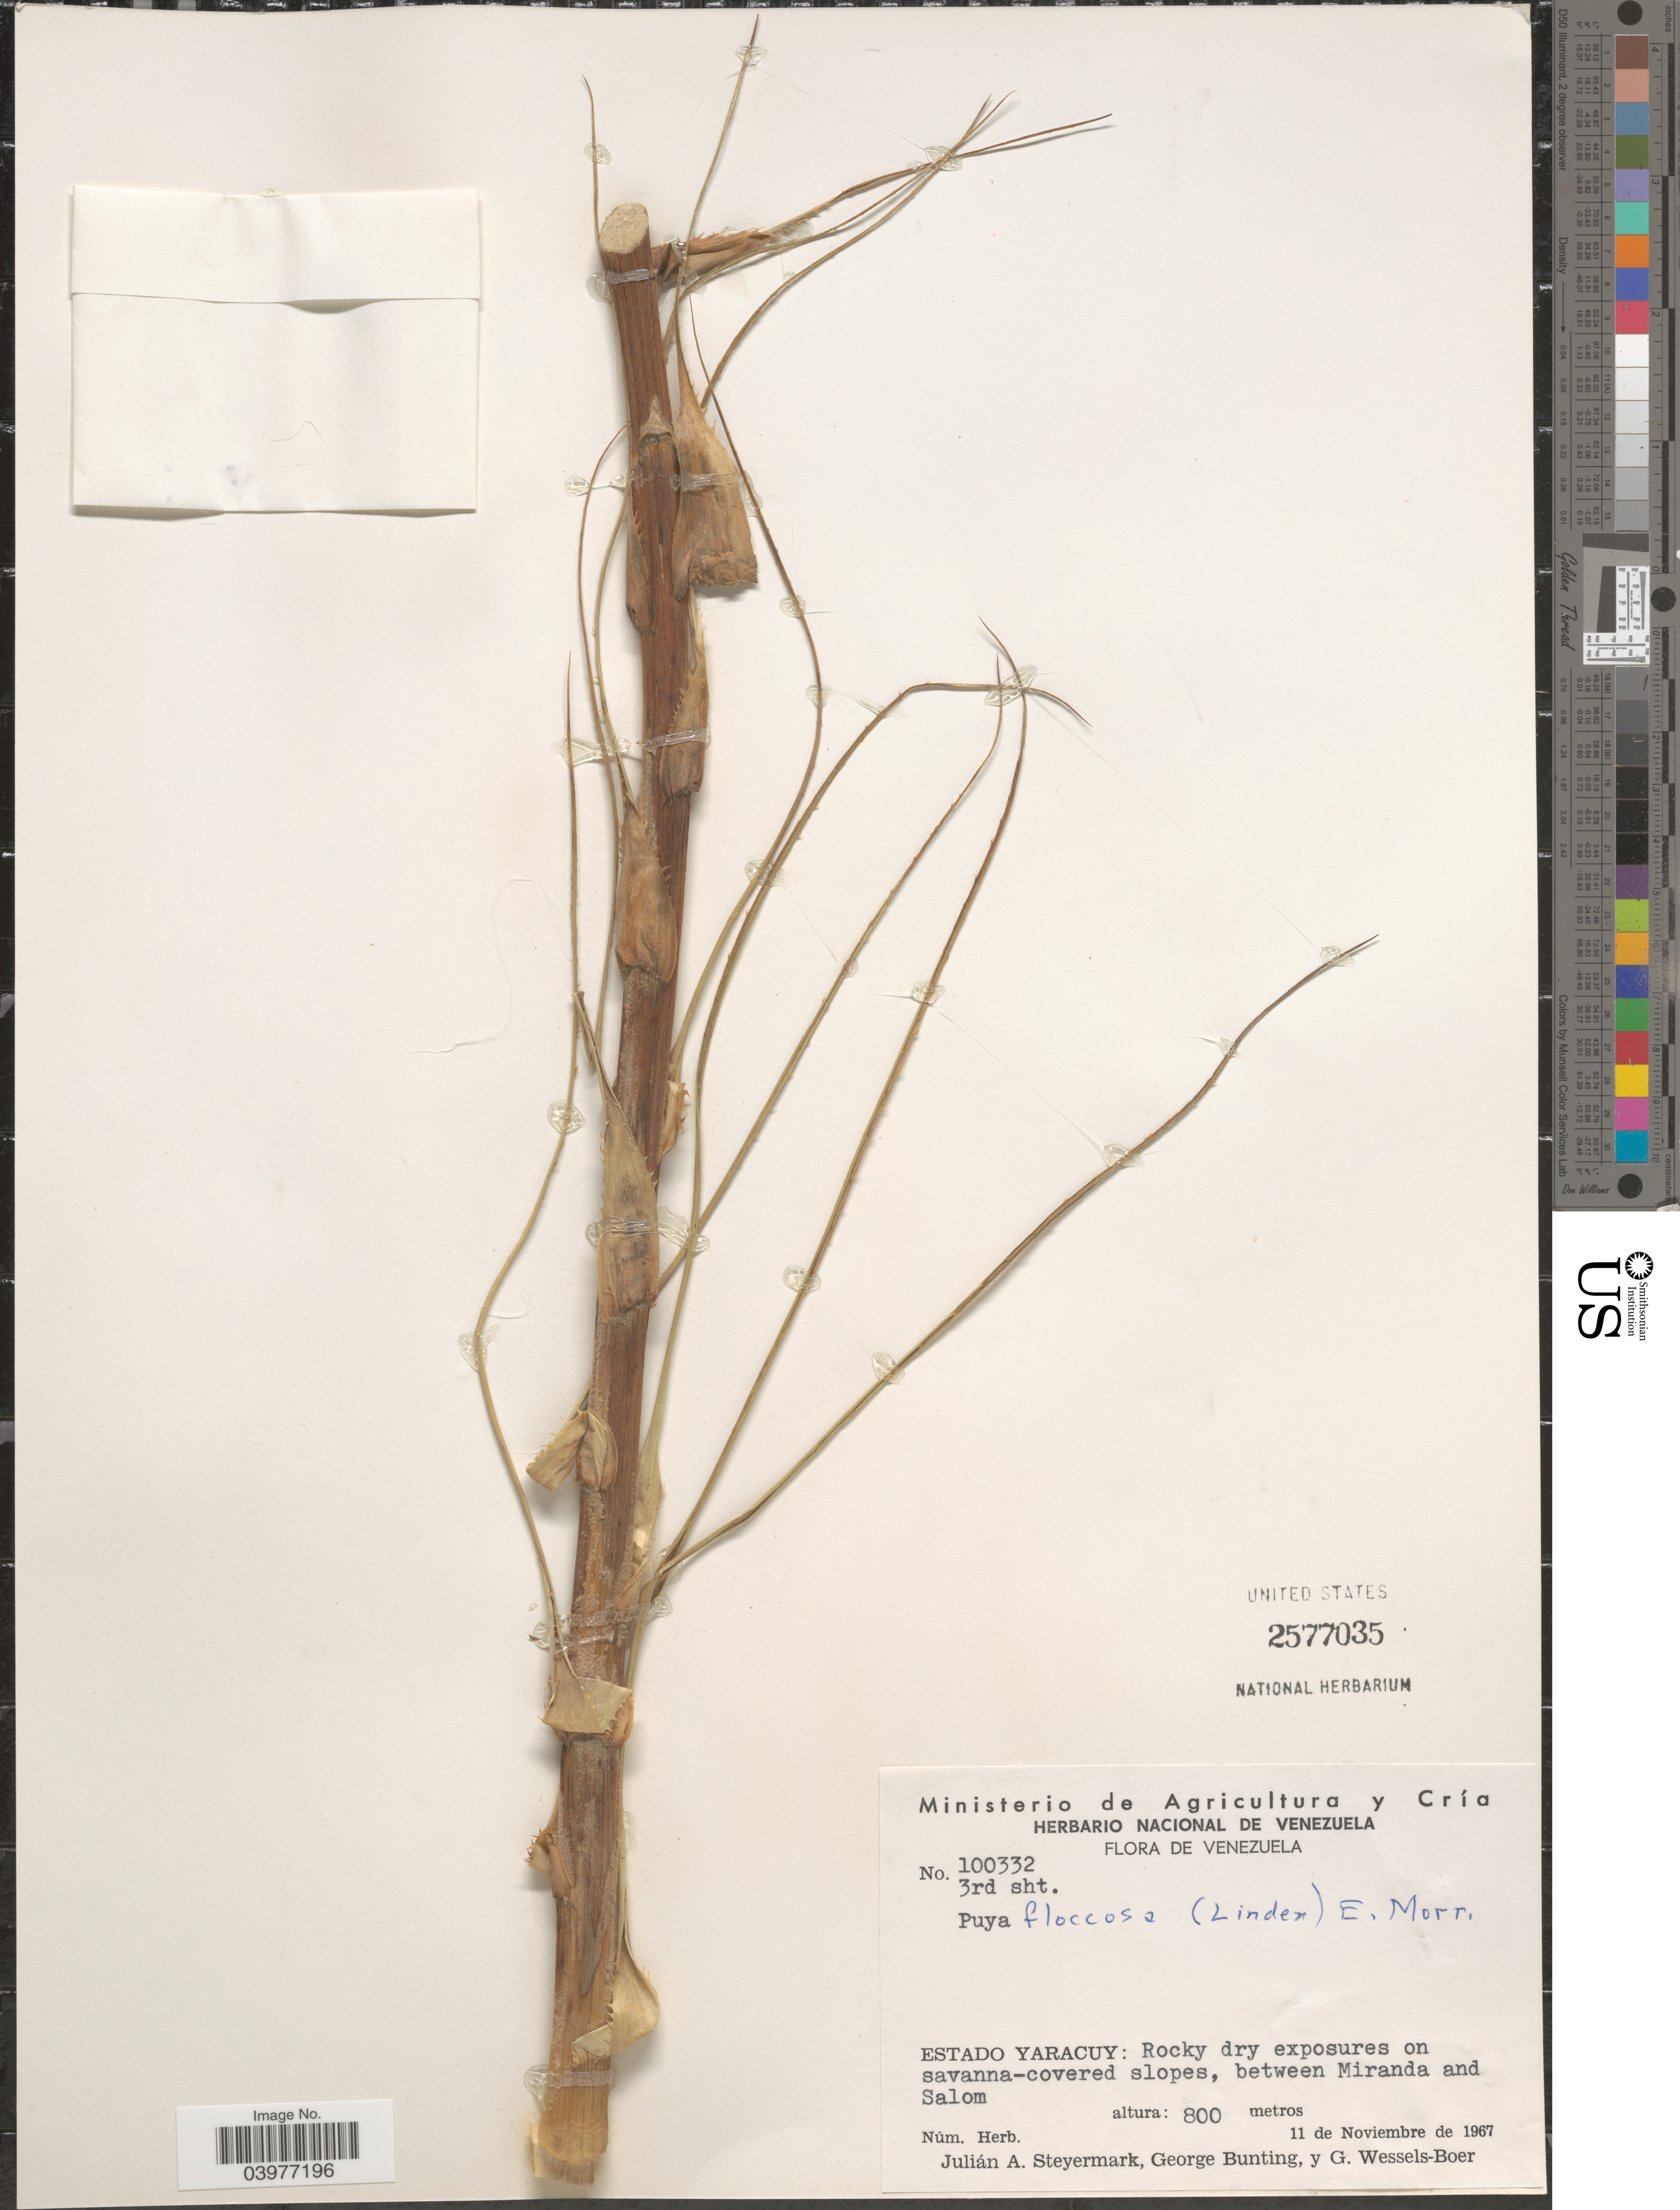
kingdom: Plantae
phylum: Tracheophyta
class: Liliopsida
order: Poales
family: Bromeliaceae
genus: Puya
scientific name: Puya floccosa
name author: (Linden) É. Morren ex Mez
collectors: J. Steyermark, G. S. Bunting & G. Wessels Boer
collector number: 100332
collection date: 1967-11-11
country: Venezuela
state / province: Yaracuy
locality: Between Miranda and Salom.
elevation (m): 800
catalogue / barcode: US 2577035